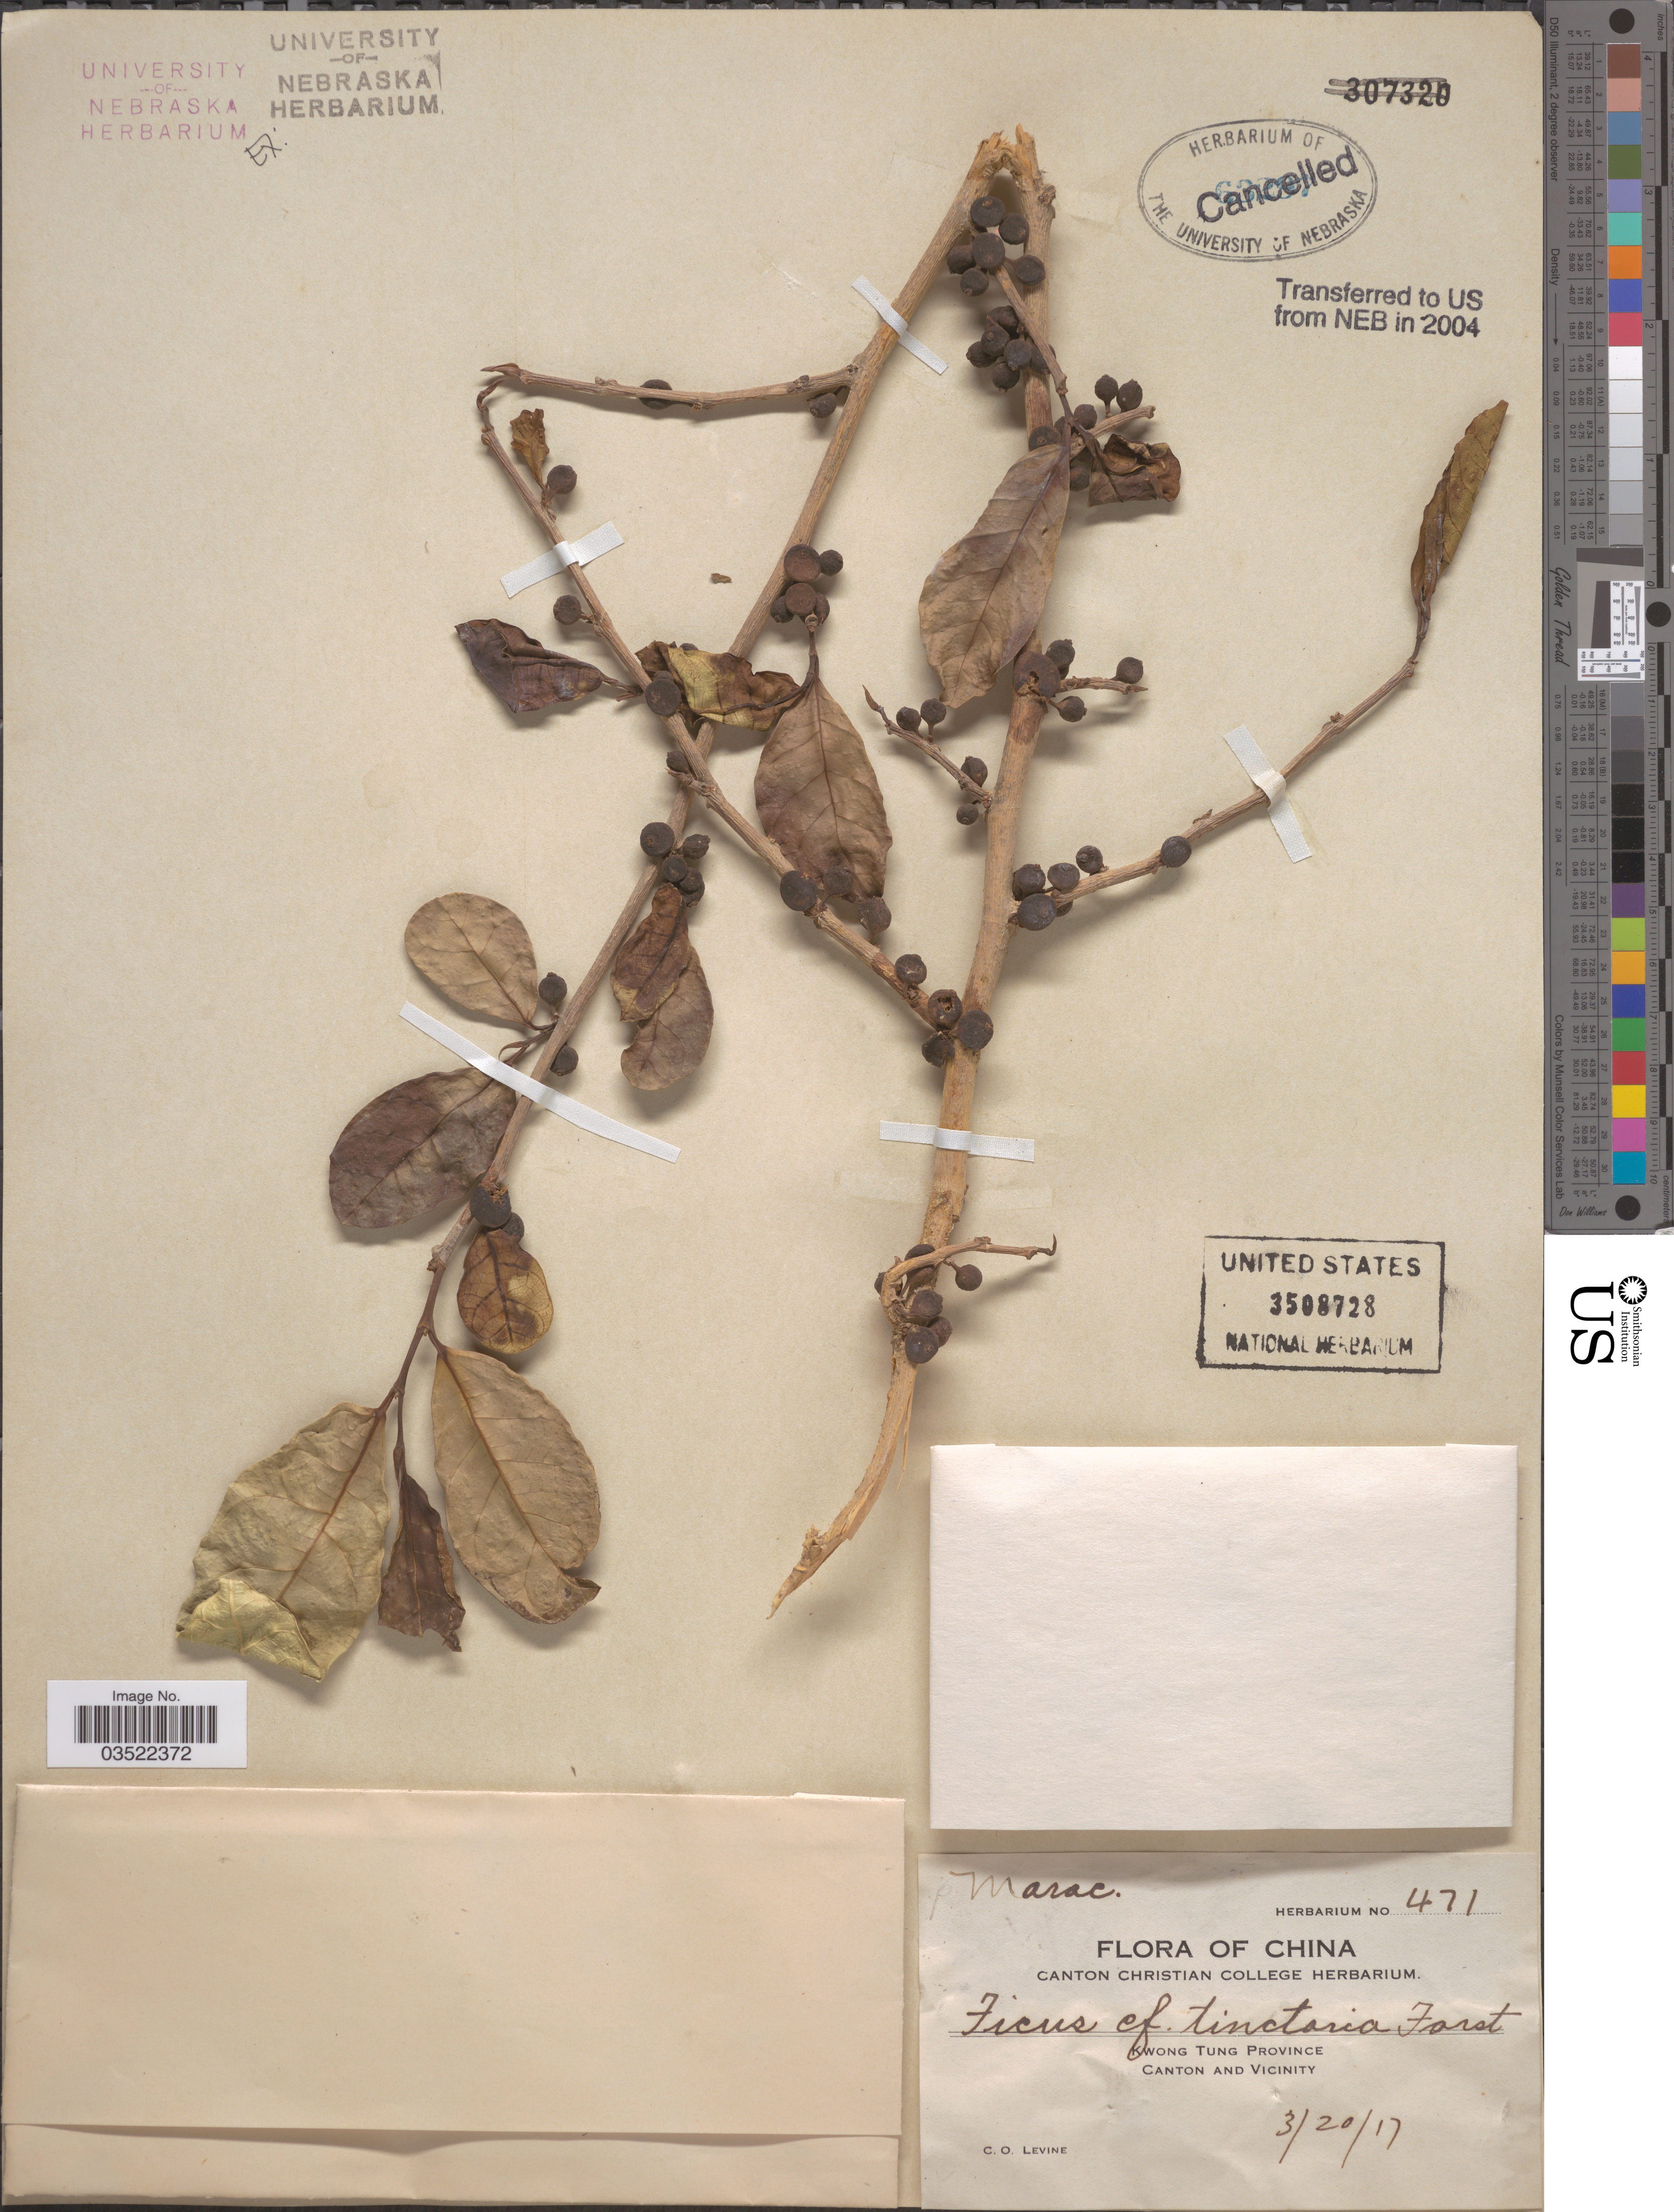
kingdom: Plantae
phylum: Tracheophyta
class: Magnoliopsida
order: Rosales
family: Moraceae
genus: Ficus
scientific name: Ficus tinctoria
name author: G. Forst.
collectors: C. O. Levine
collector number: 471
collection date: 1917-03-20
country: China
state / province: Guangdong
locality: Kwong Tung Province. Canton and Vicinity.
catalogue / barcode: US 3508728